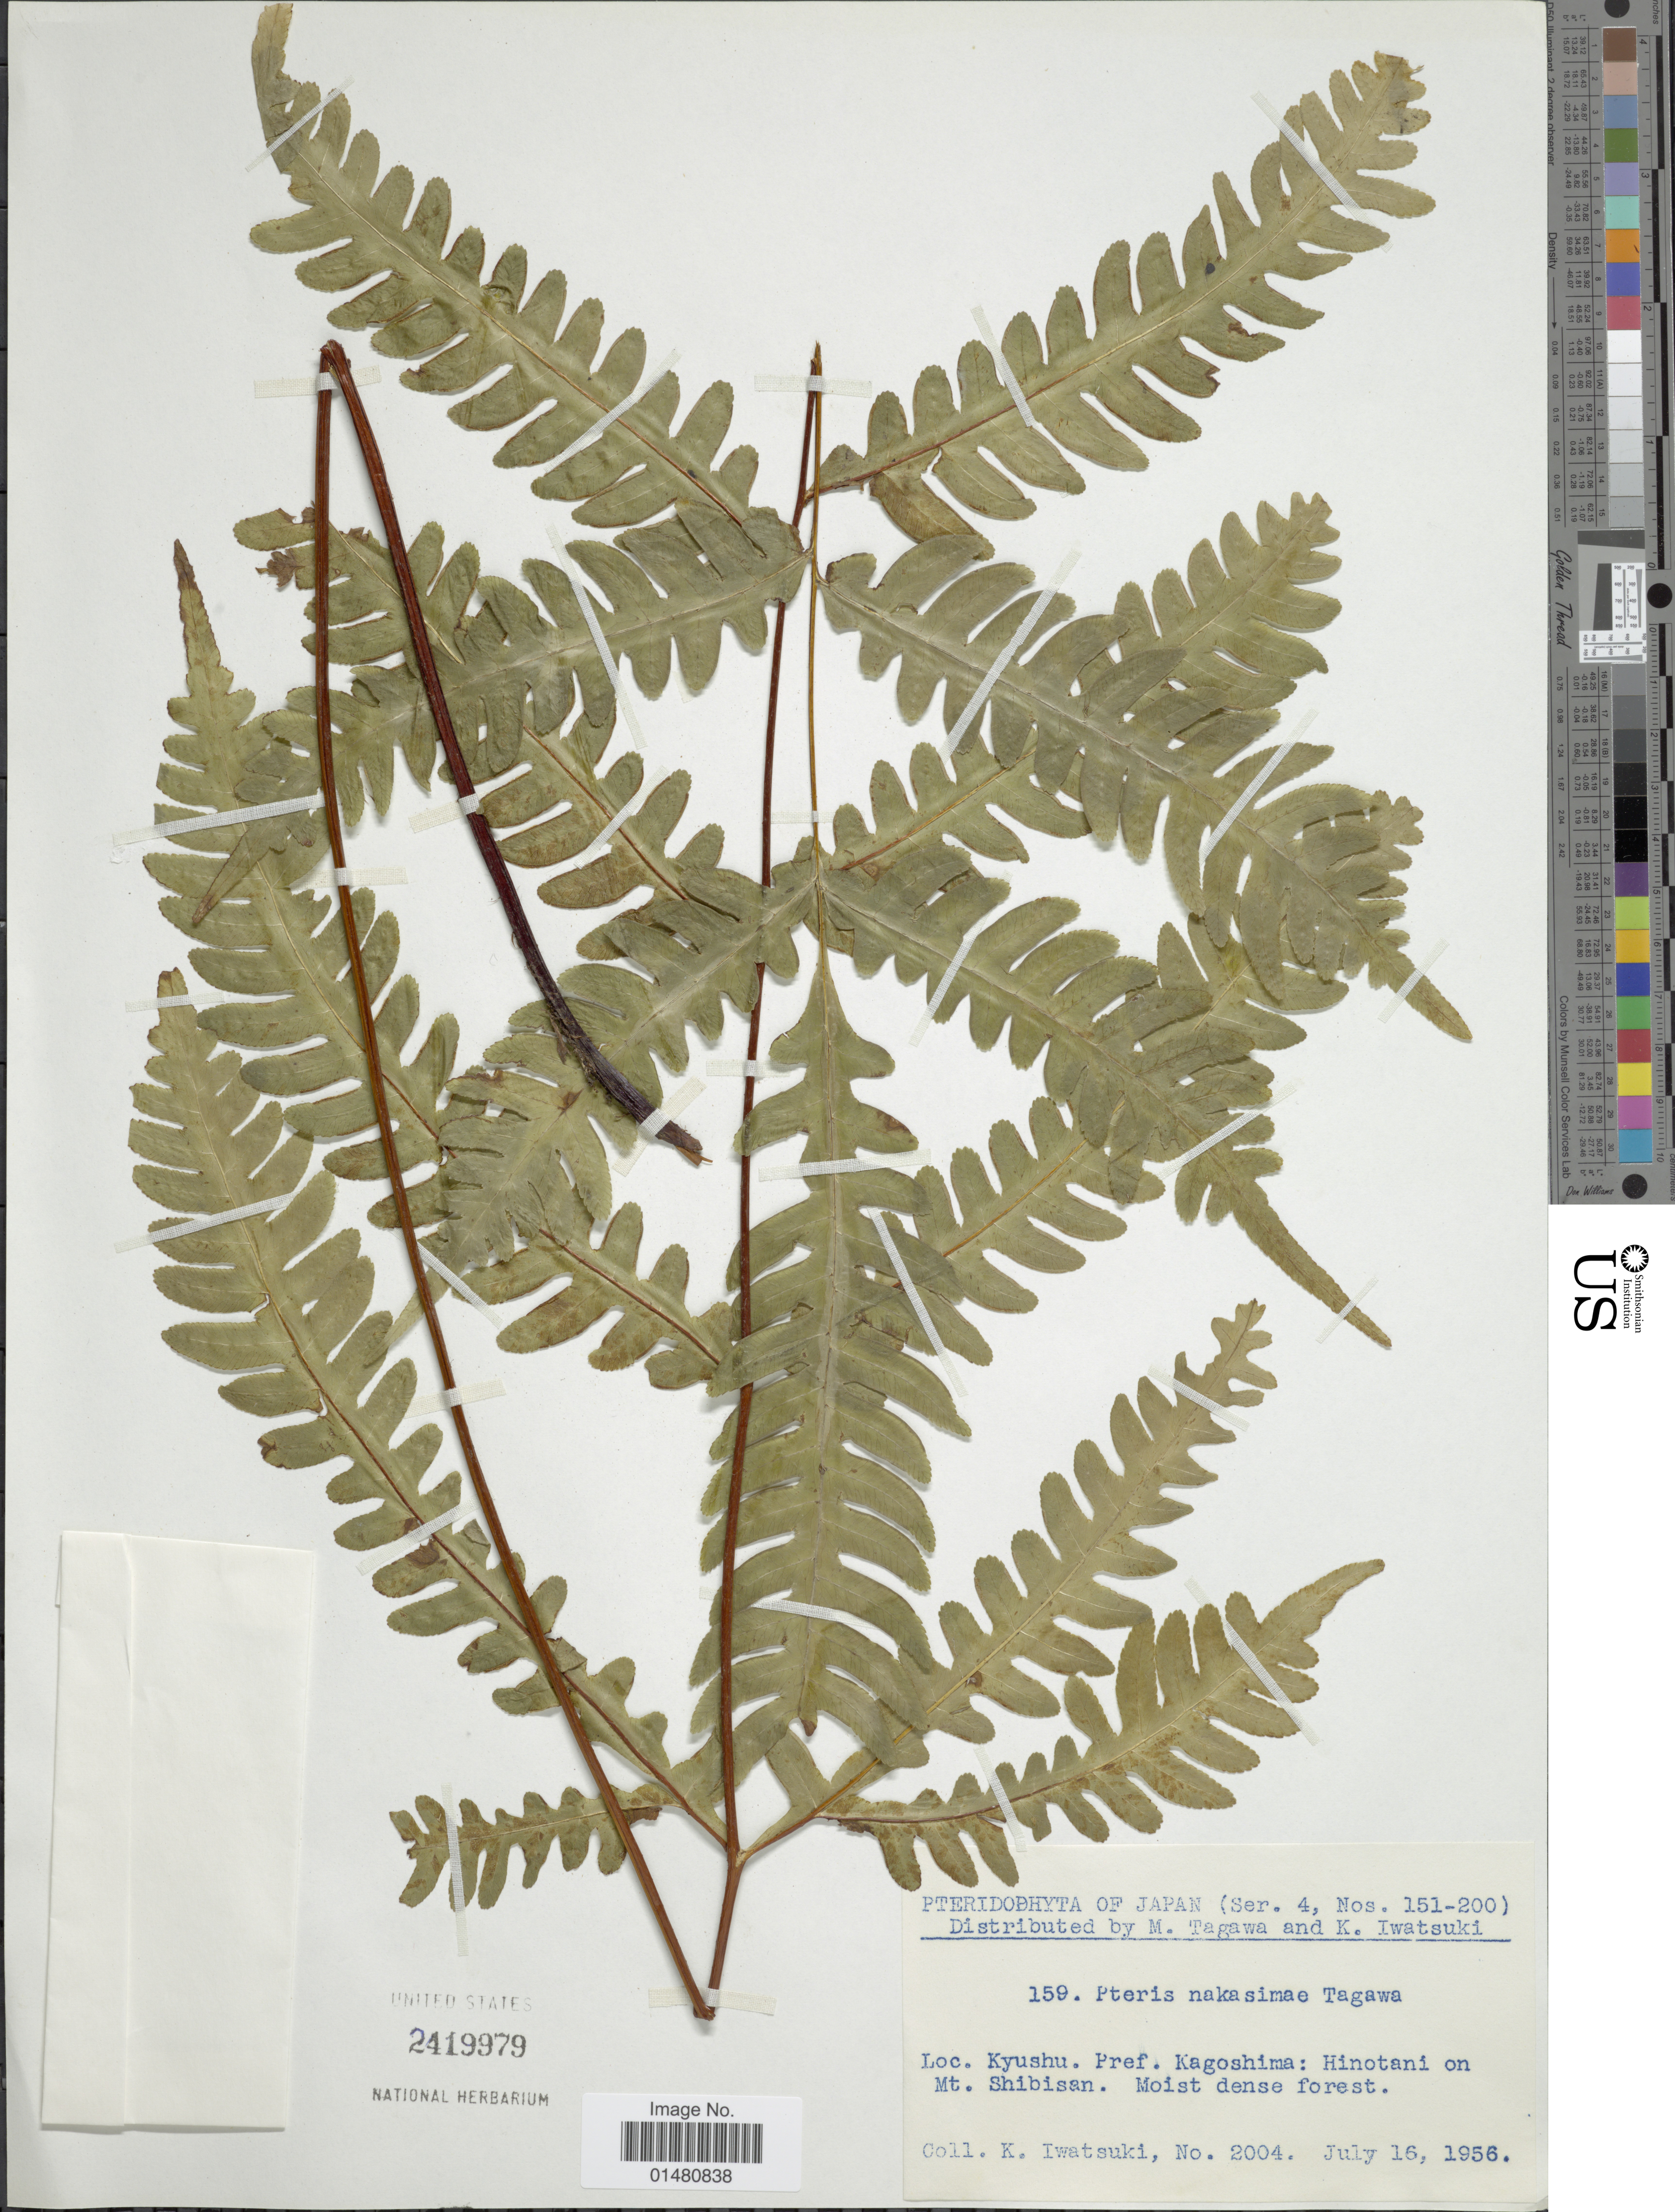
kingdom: Plantae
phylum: Tracheophyta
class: Polypodiopsida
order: Polypodiales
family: Pteridaceae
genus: Pteris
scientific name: Pteris nakasimae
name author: Tagawa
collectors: K. Iwatsuki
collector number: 2004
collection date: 1956-07-16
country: Japan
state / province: Kagosima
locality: Kyushu Pref Kagoshima: Hinotani on Mt Shibisan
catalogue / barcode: US 2419979